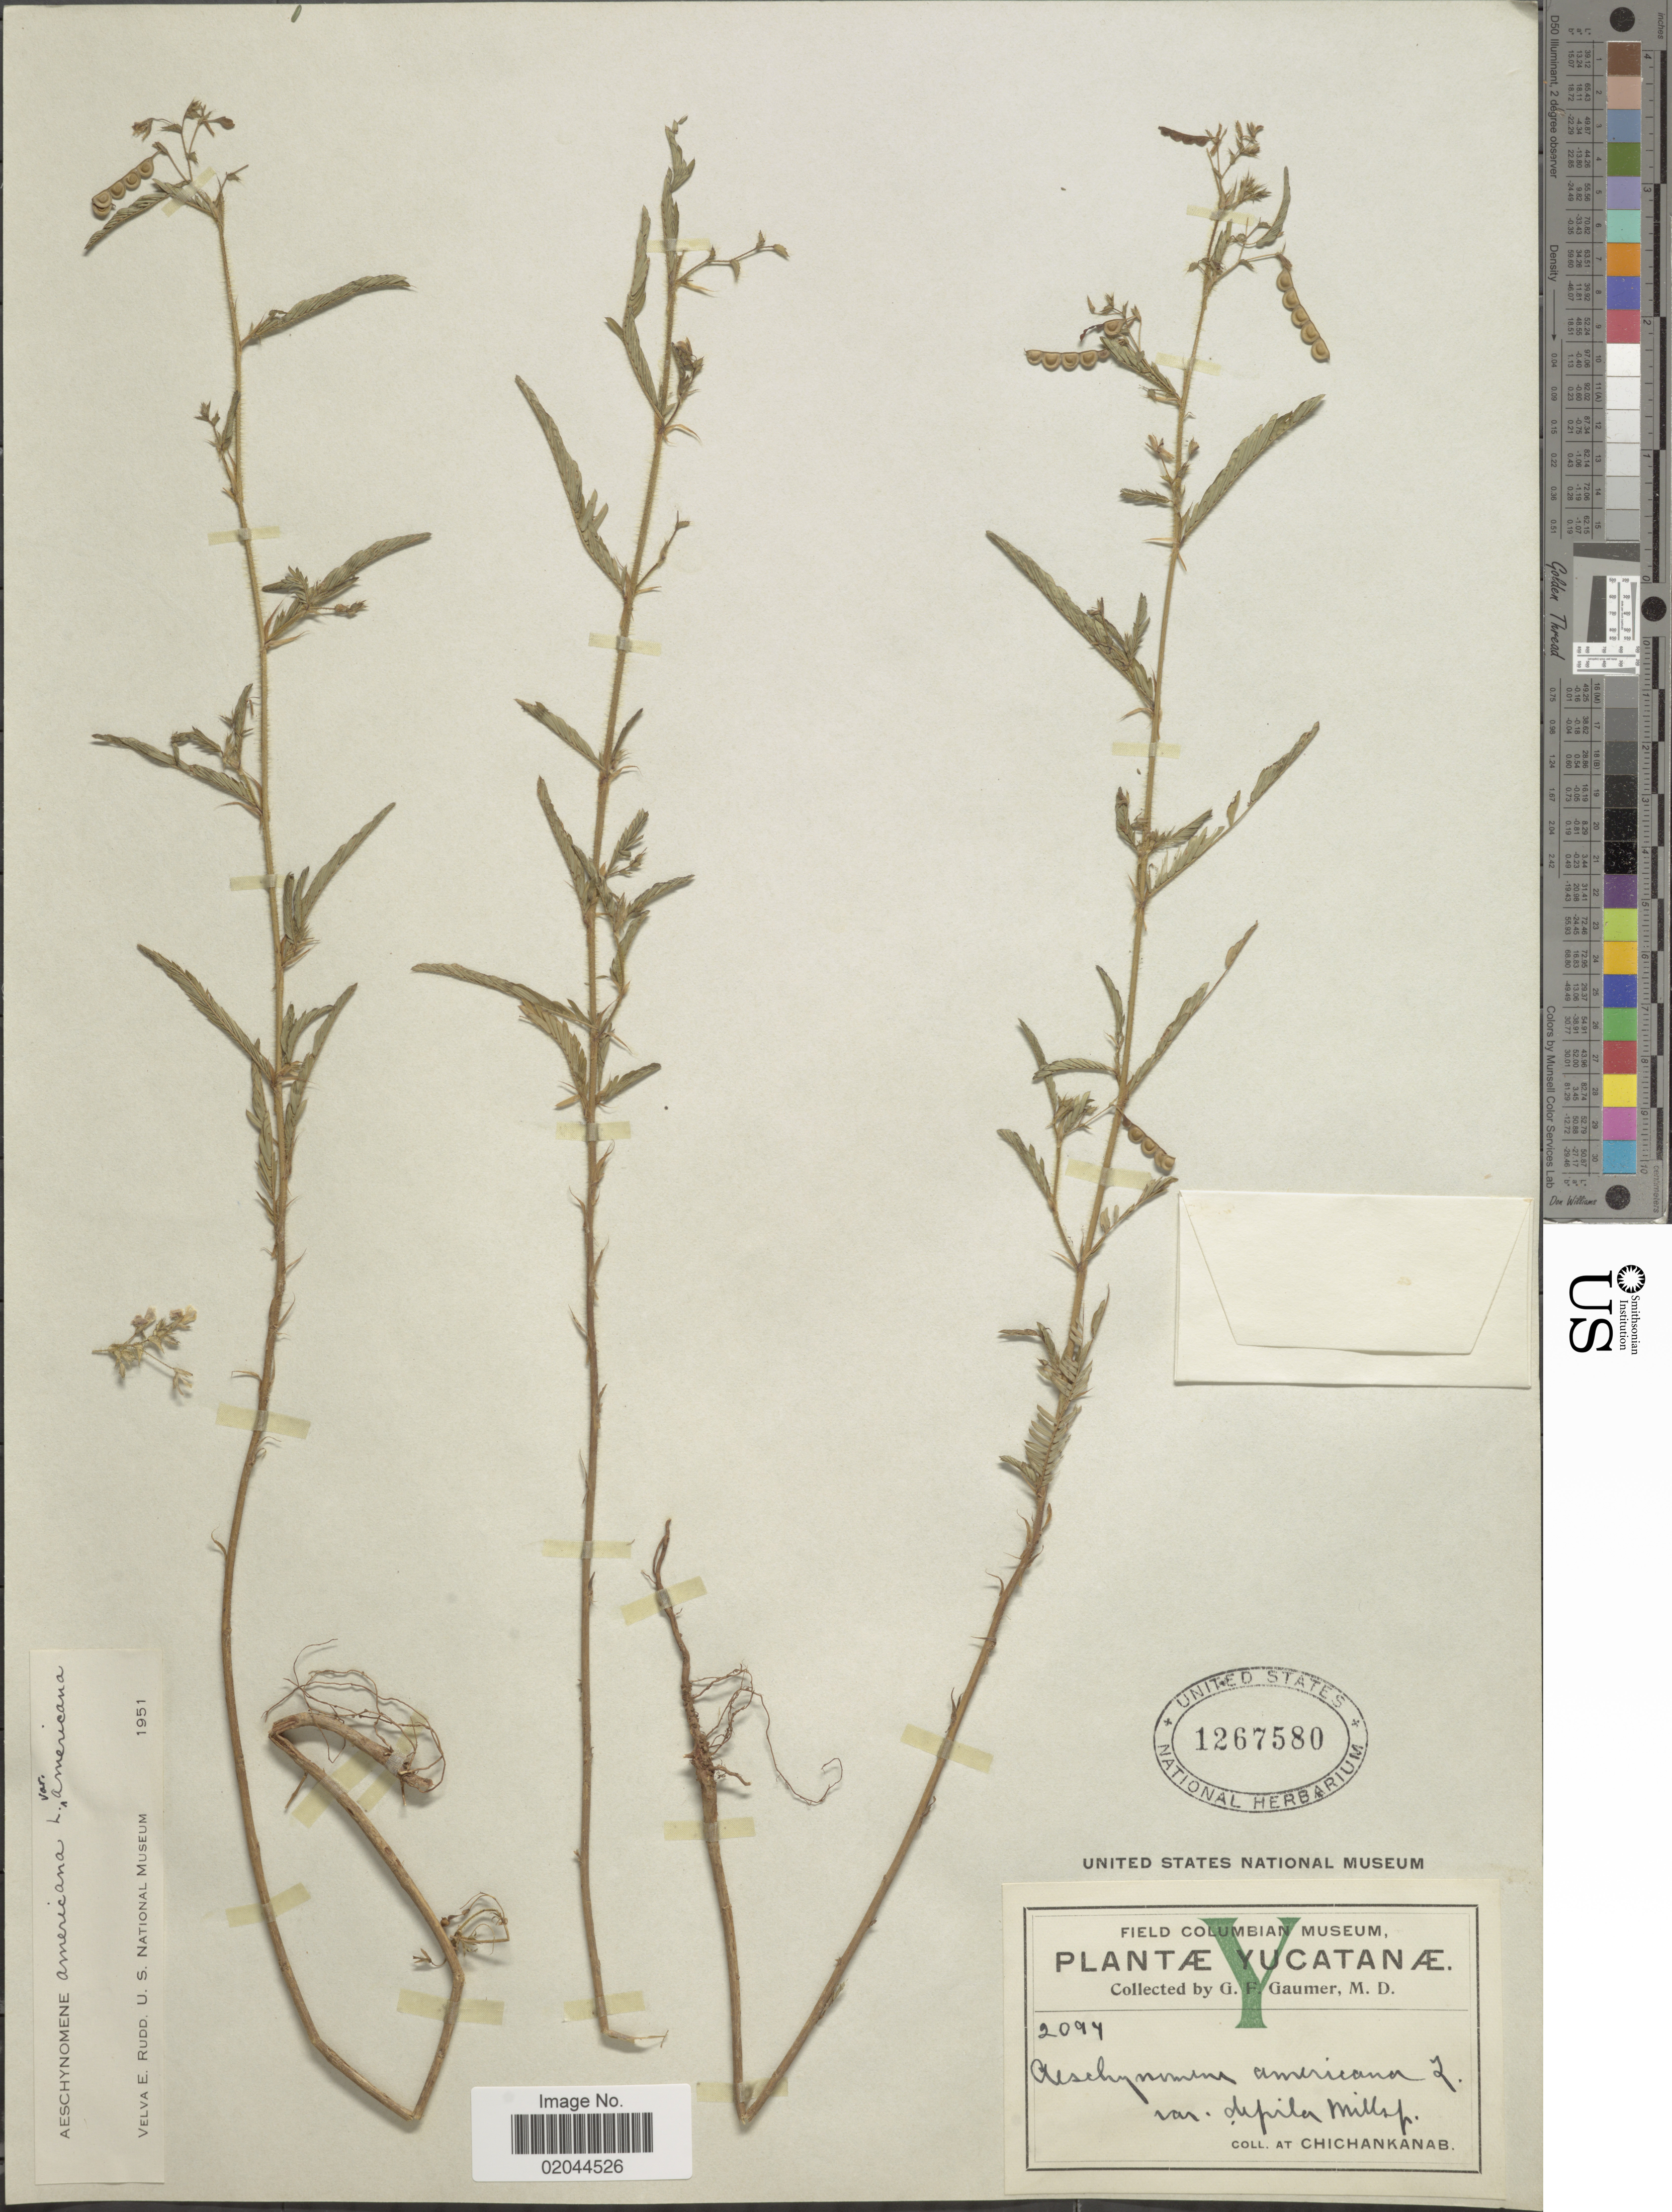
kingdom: Plantae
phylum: Tracheophyta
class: Magnoliopsida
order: Fabales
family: Fabaceae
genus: Aeschynomene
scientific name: Aeschynomene americana var. americana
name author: L.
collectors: G. F. Gaumer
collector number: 2094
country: Mexico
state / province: Yucatán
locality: Chichankanab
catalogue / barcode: US 1267580